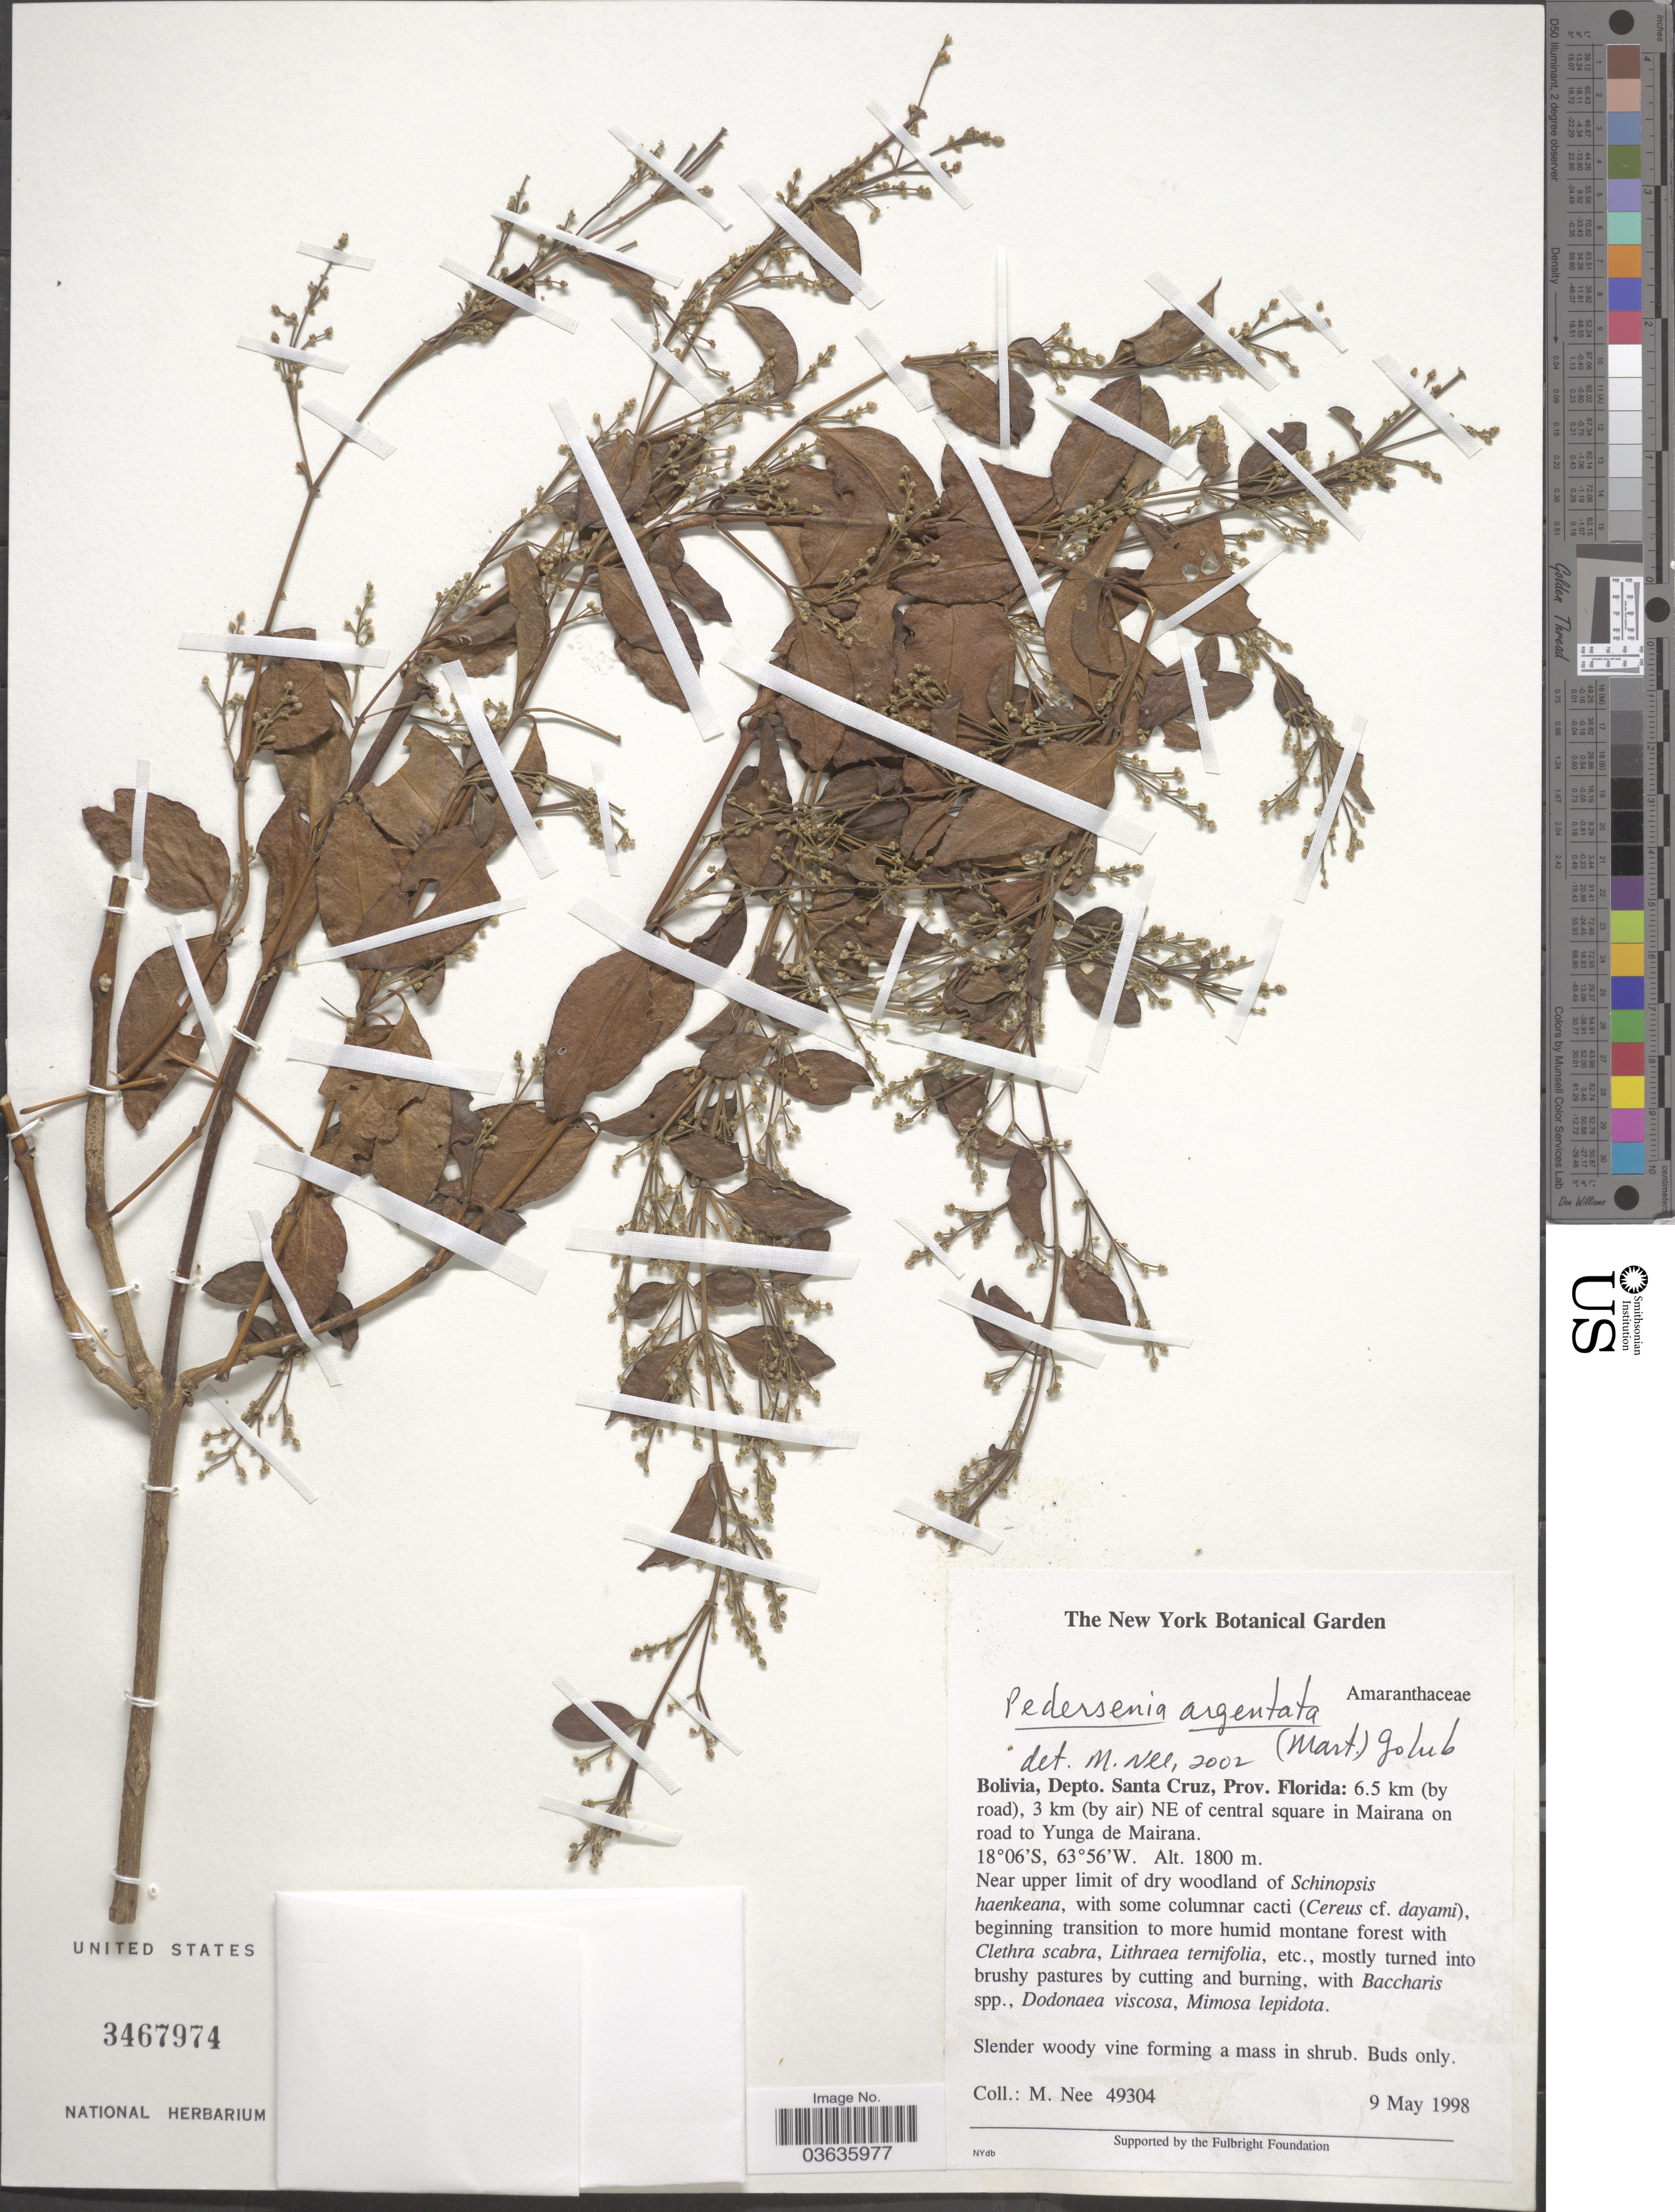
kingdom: Plantae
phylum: Tracheophyta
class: Magnoliopsida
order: Caryophyllales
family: Amaranthaceae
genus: Pedersenia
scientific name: Pedersenia argentata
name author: (Mart.) Holub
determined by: Nee, M.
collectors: M. Nee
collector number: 49304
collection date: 1998-05-09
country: Bolivia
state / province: Santa Cruz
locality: Depto. Santa Cruz, Prov. Florida: 6.5 km (by road), 3 km (by air) NE of central square in Mairana on road to Yunga de Mairana.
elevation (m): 1800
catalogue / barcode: US 3467974